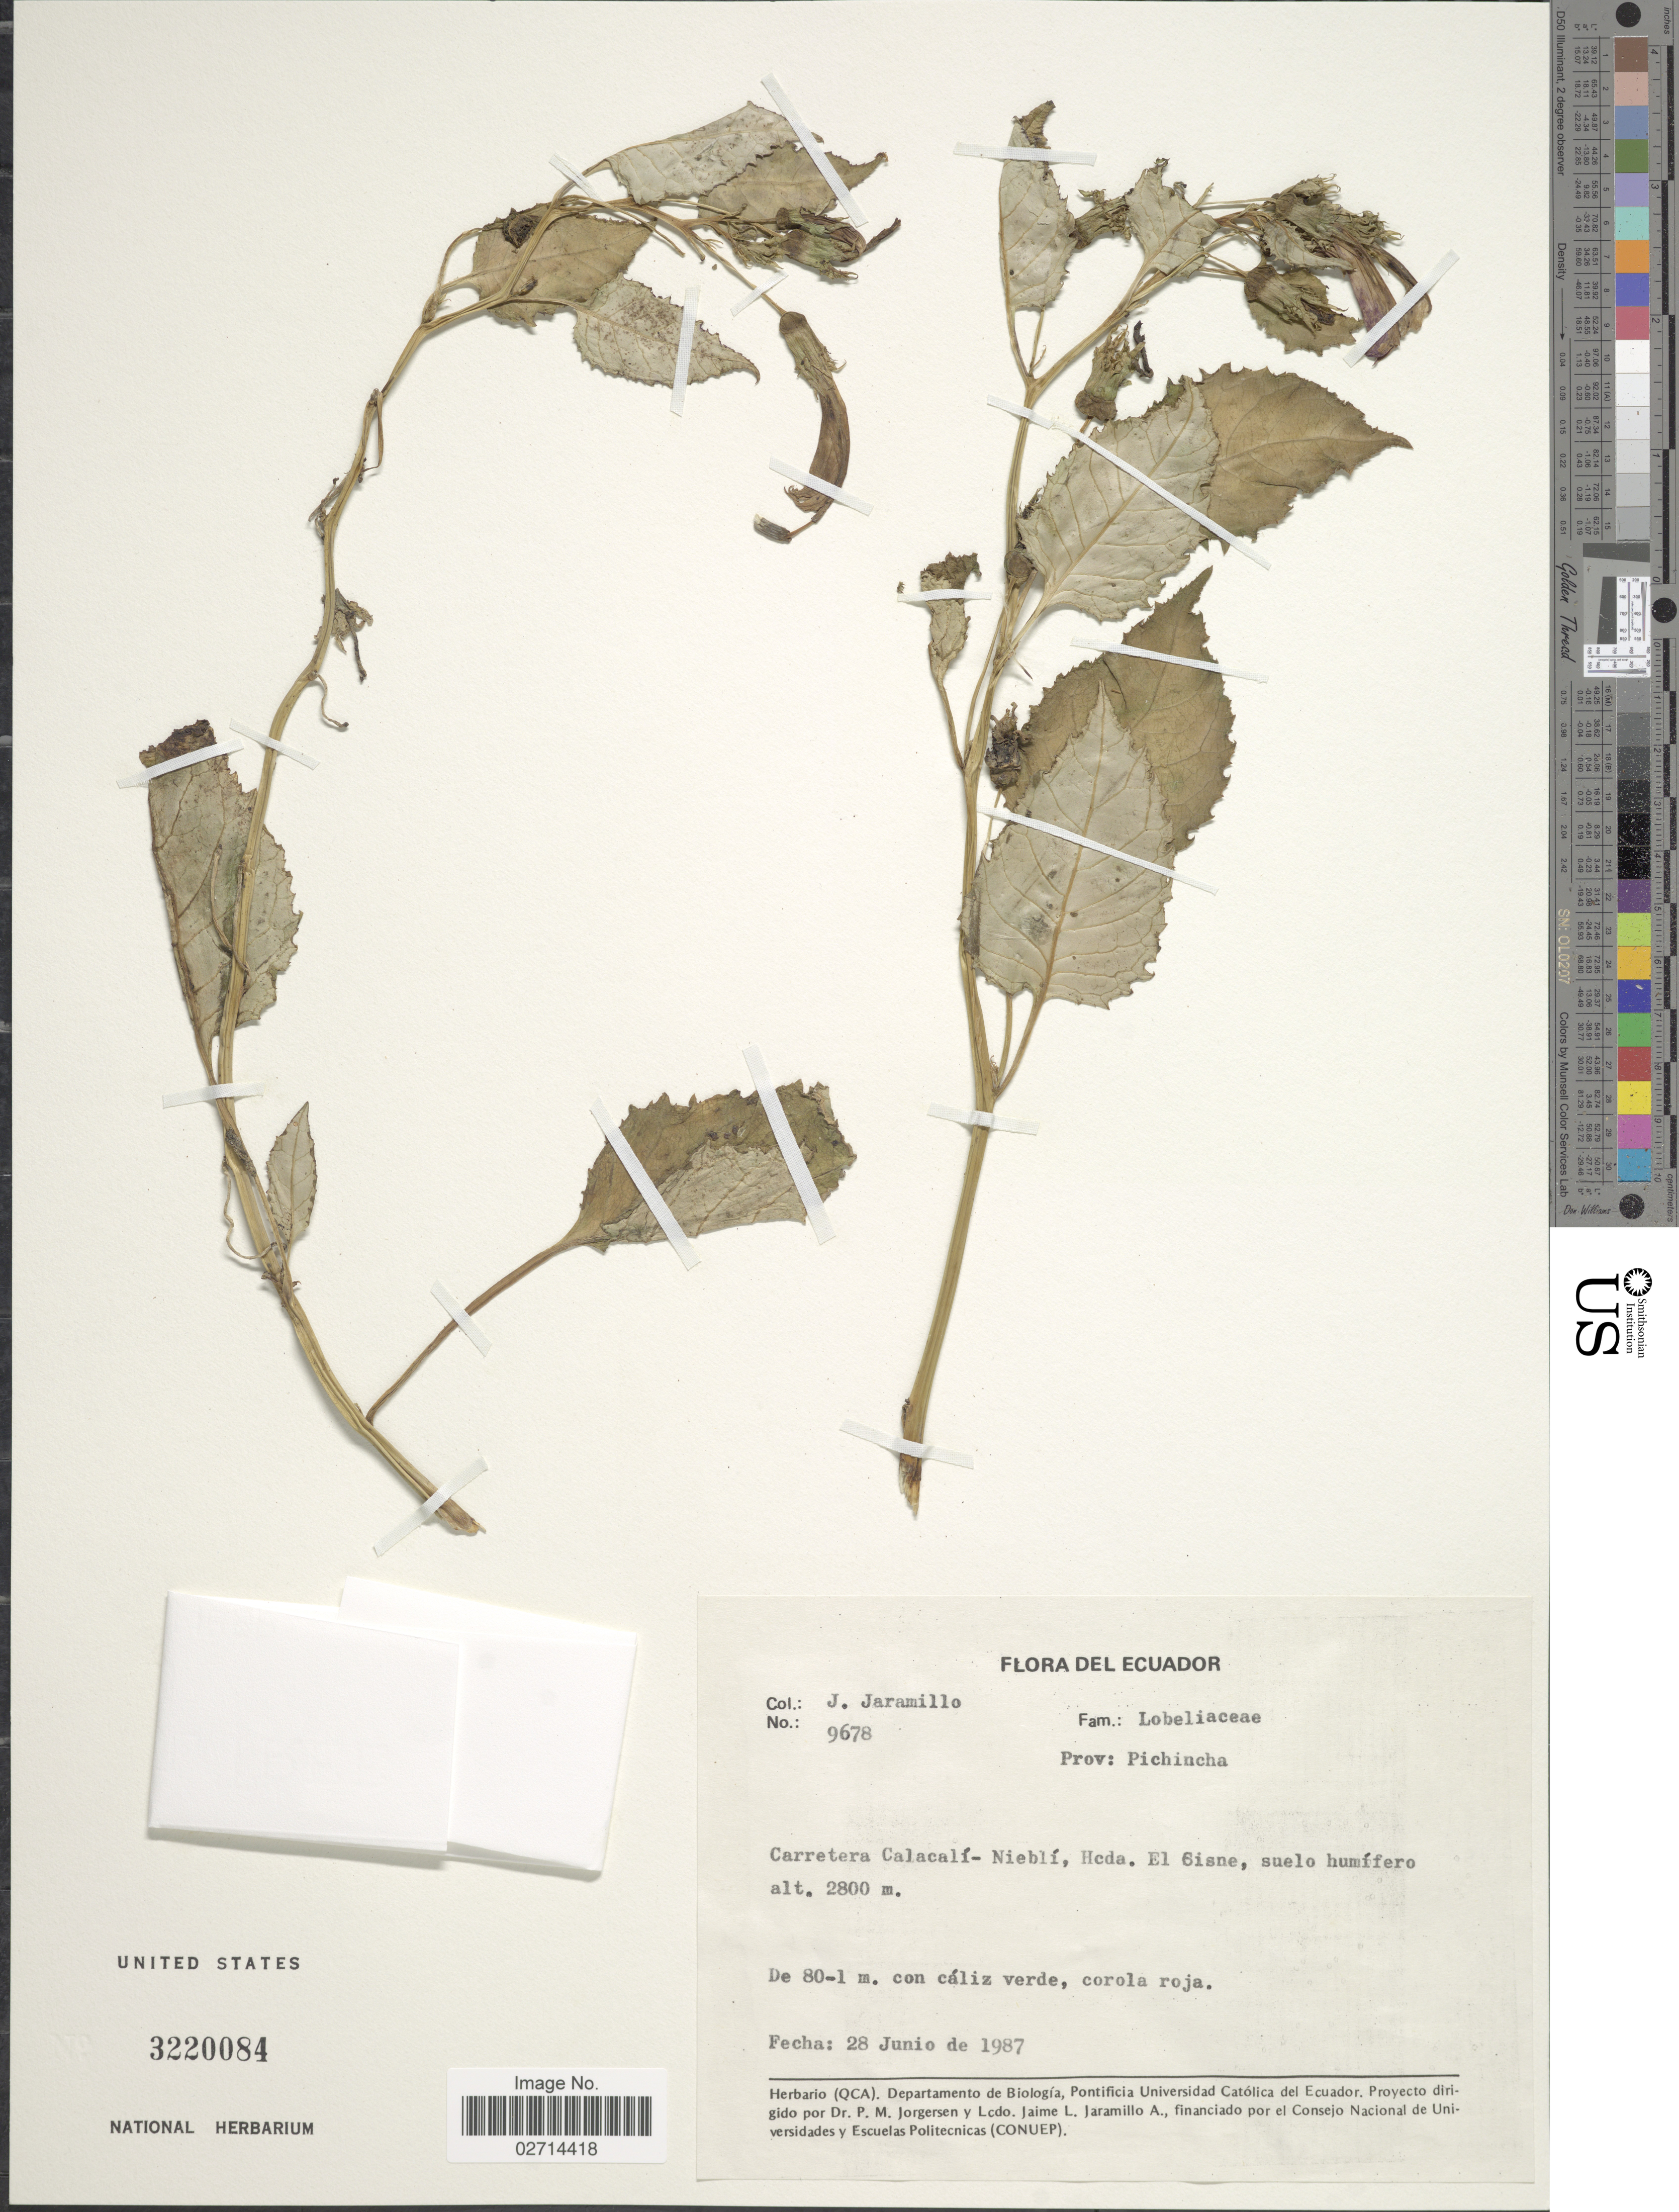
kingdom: Plantae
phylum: Tracheophyta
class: Magnoliopsida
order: Asterales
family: Campanulaceae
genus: Siphocampylus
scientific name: Siphocampylus sp.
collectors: J. Jaramillo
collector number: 9678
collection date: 1987-06-28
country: Ecuador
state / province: Pichincha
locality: Carretera Calacali-Niebli, Hcda. El Gisne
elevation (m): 2800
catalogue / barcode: US 3220084